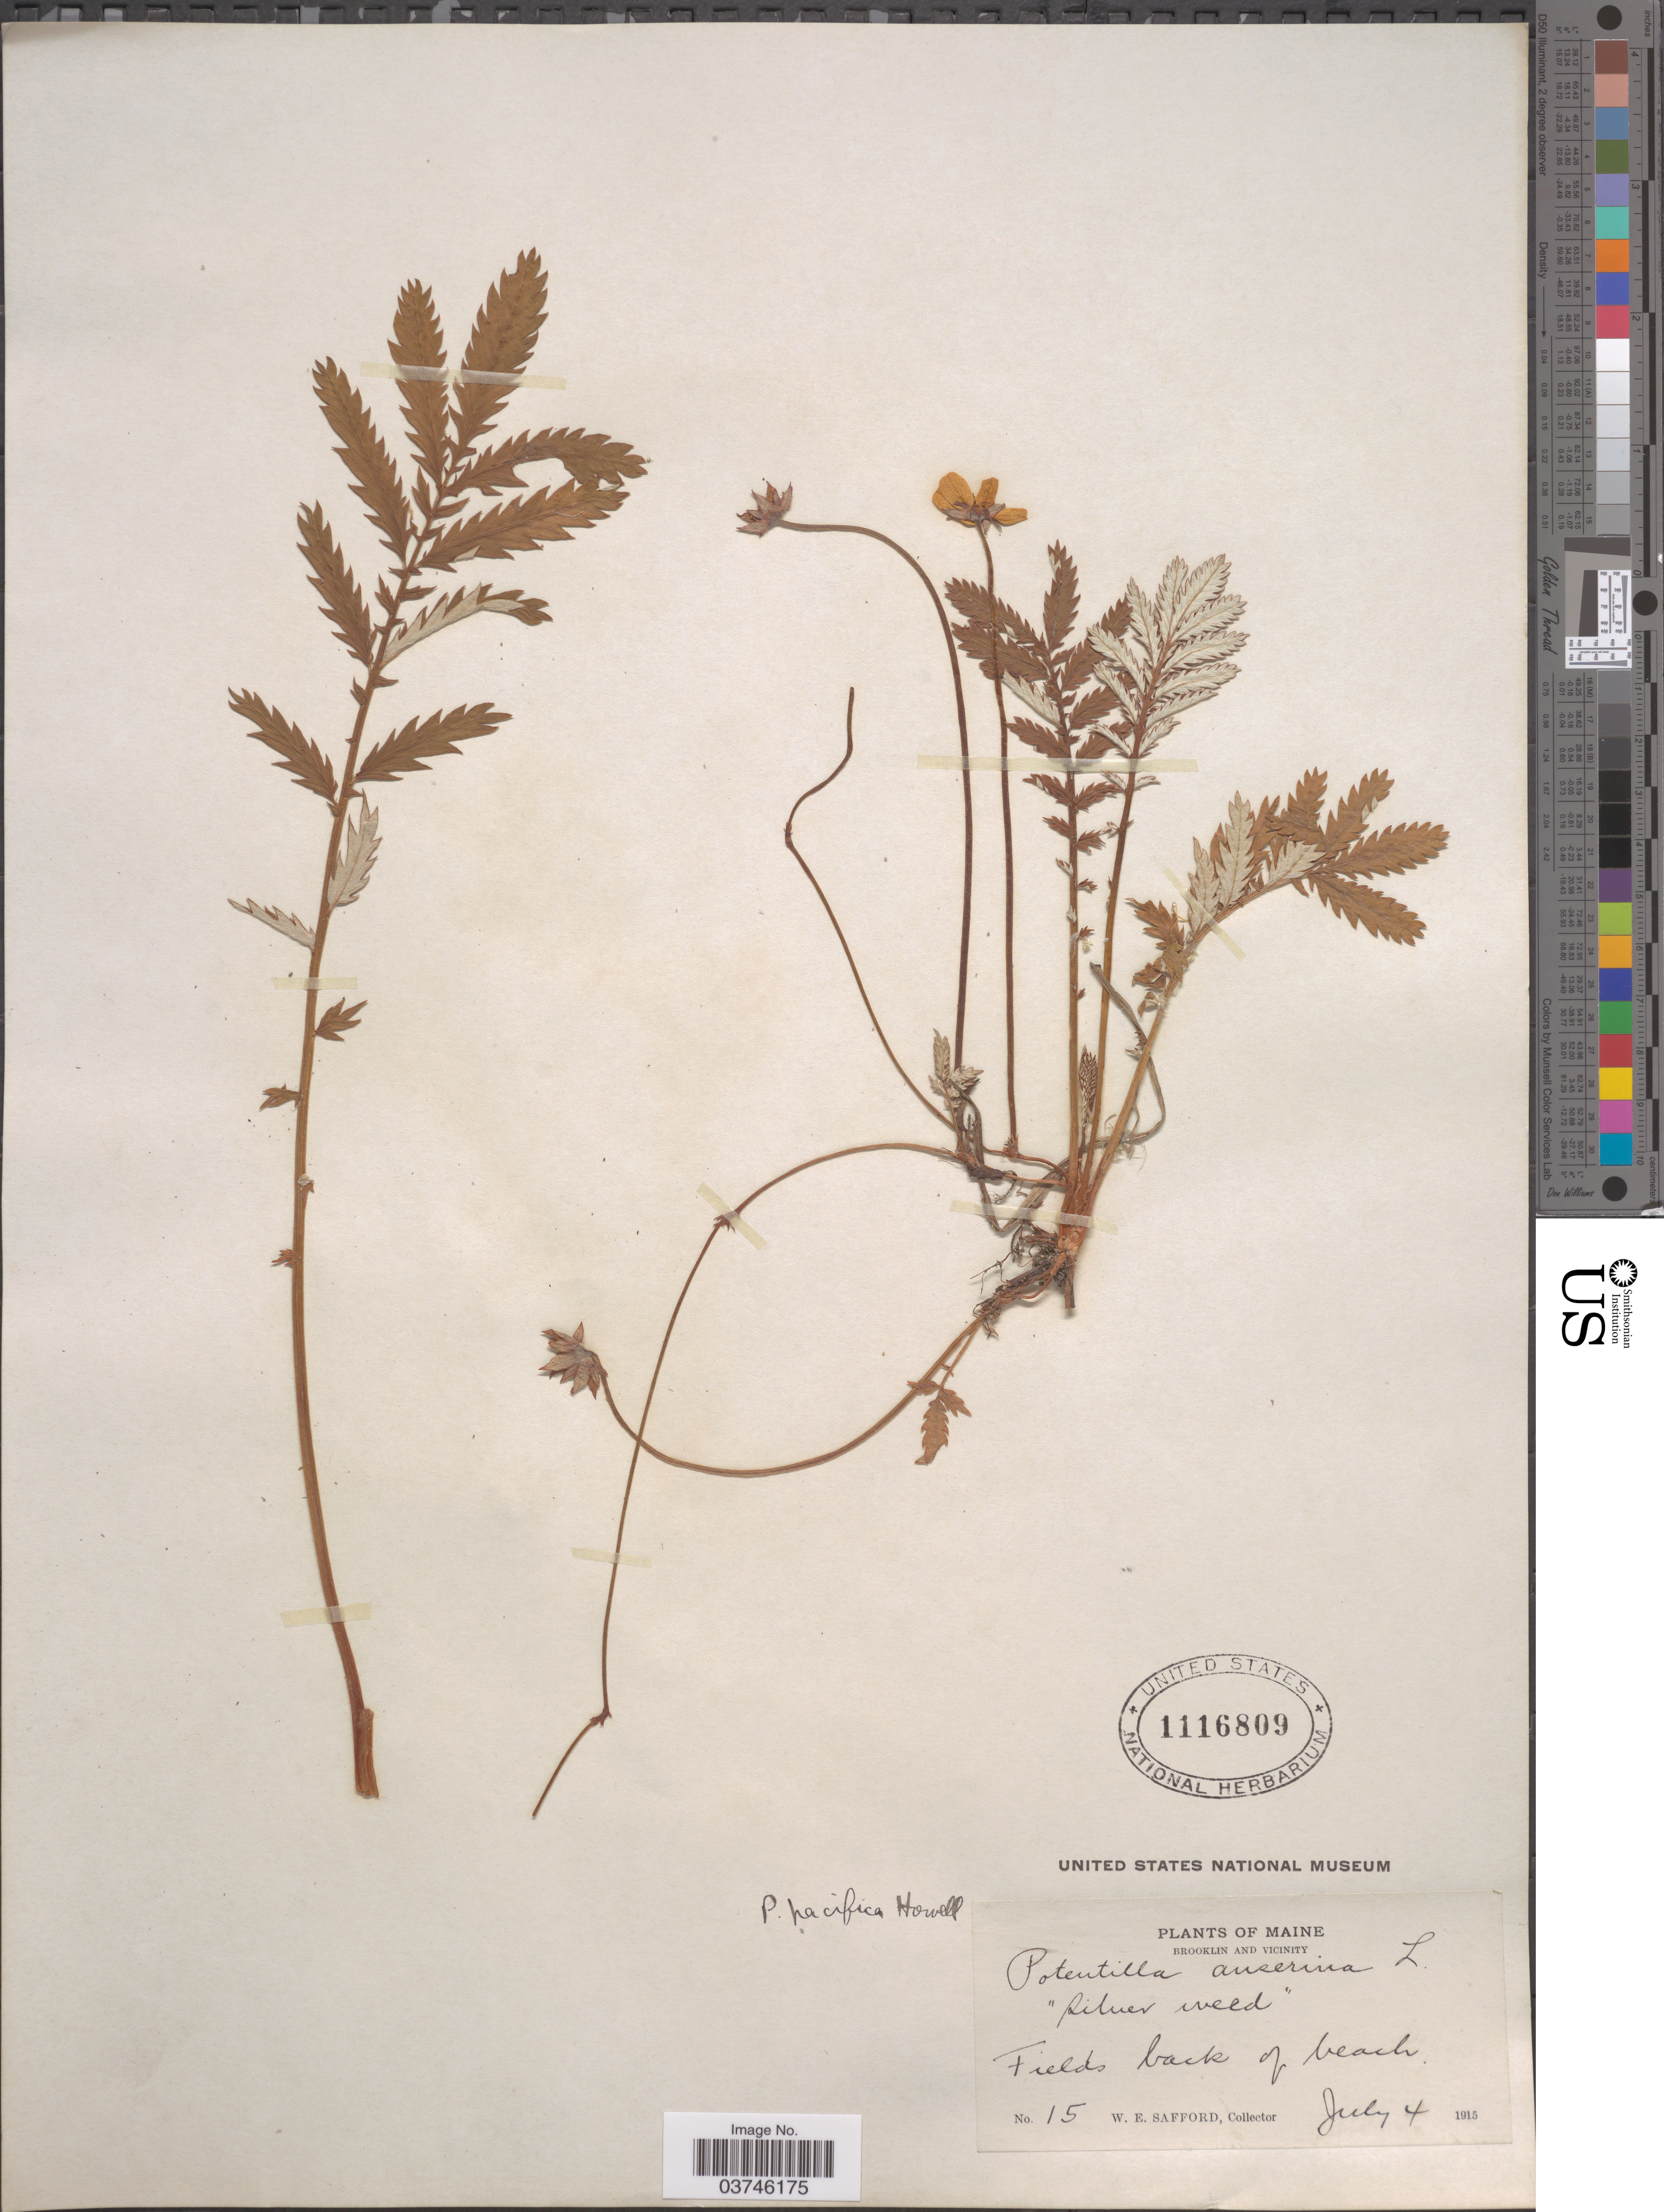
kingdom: Plantae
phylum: Tracheophyta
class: Magnoliopsida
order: Rosales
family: Rosaceae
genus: Argentina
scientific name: Argentina pacifica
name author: (Howell) Rydb.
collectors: W. E. Safford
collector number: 15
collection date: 1915-07-04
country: United States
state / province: Maine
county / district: Hancock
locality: Brooklin and vicinity. Fields back of beach.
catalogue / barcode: US 1116809